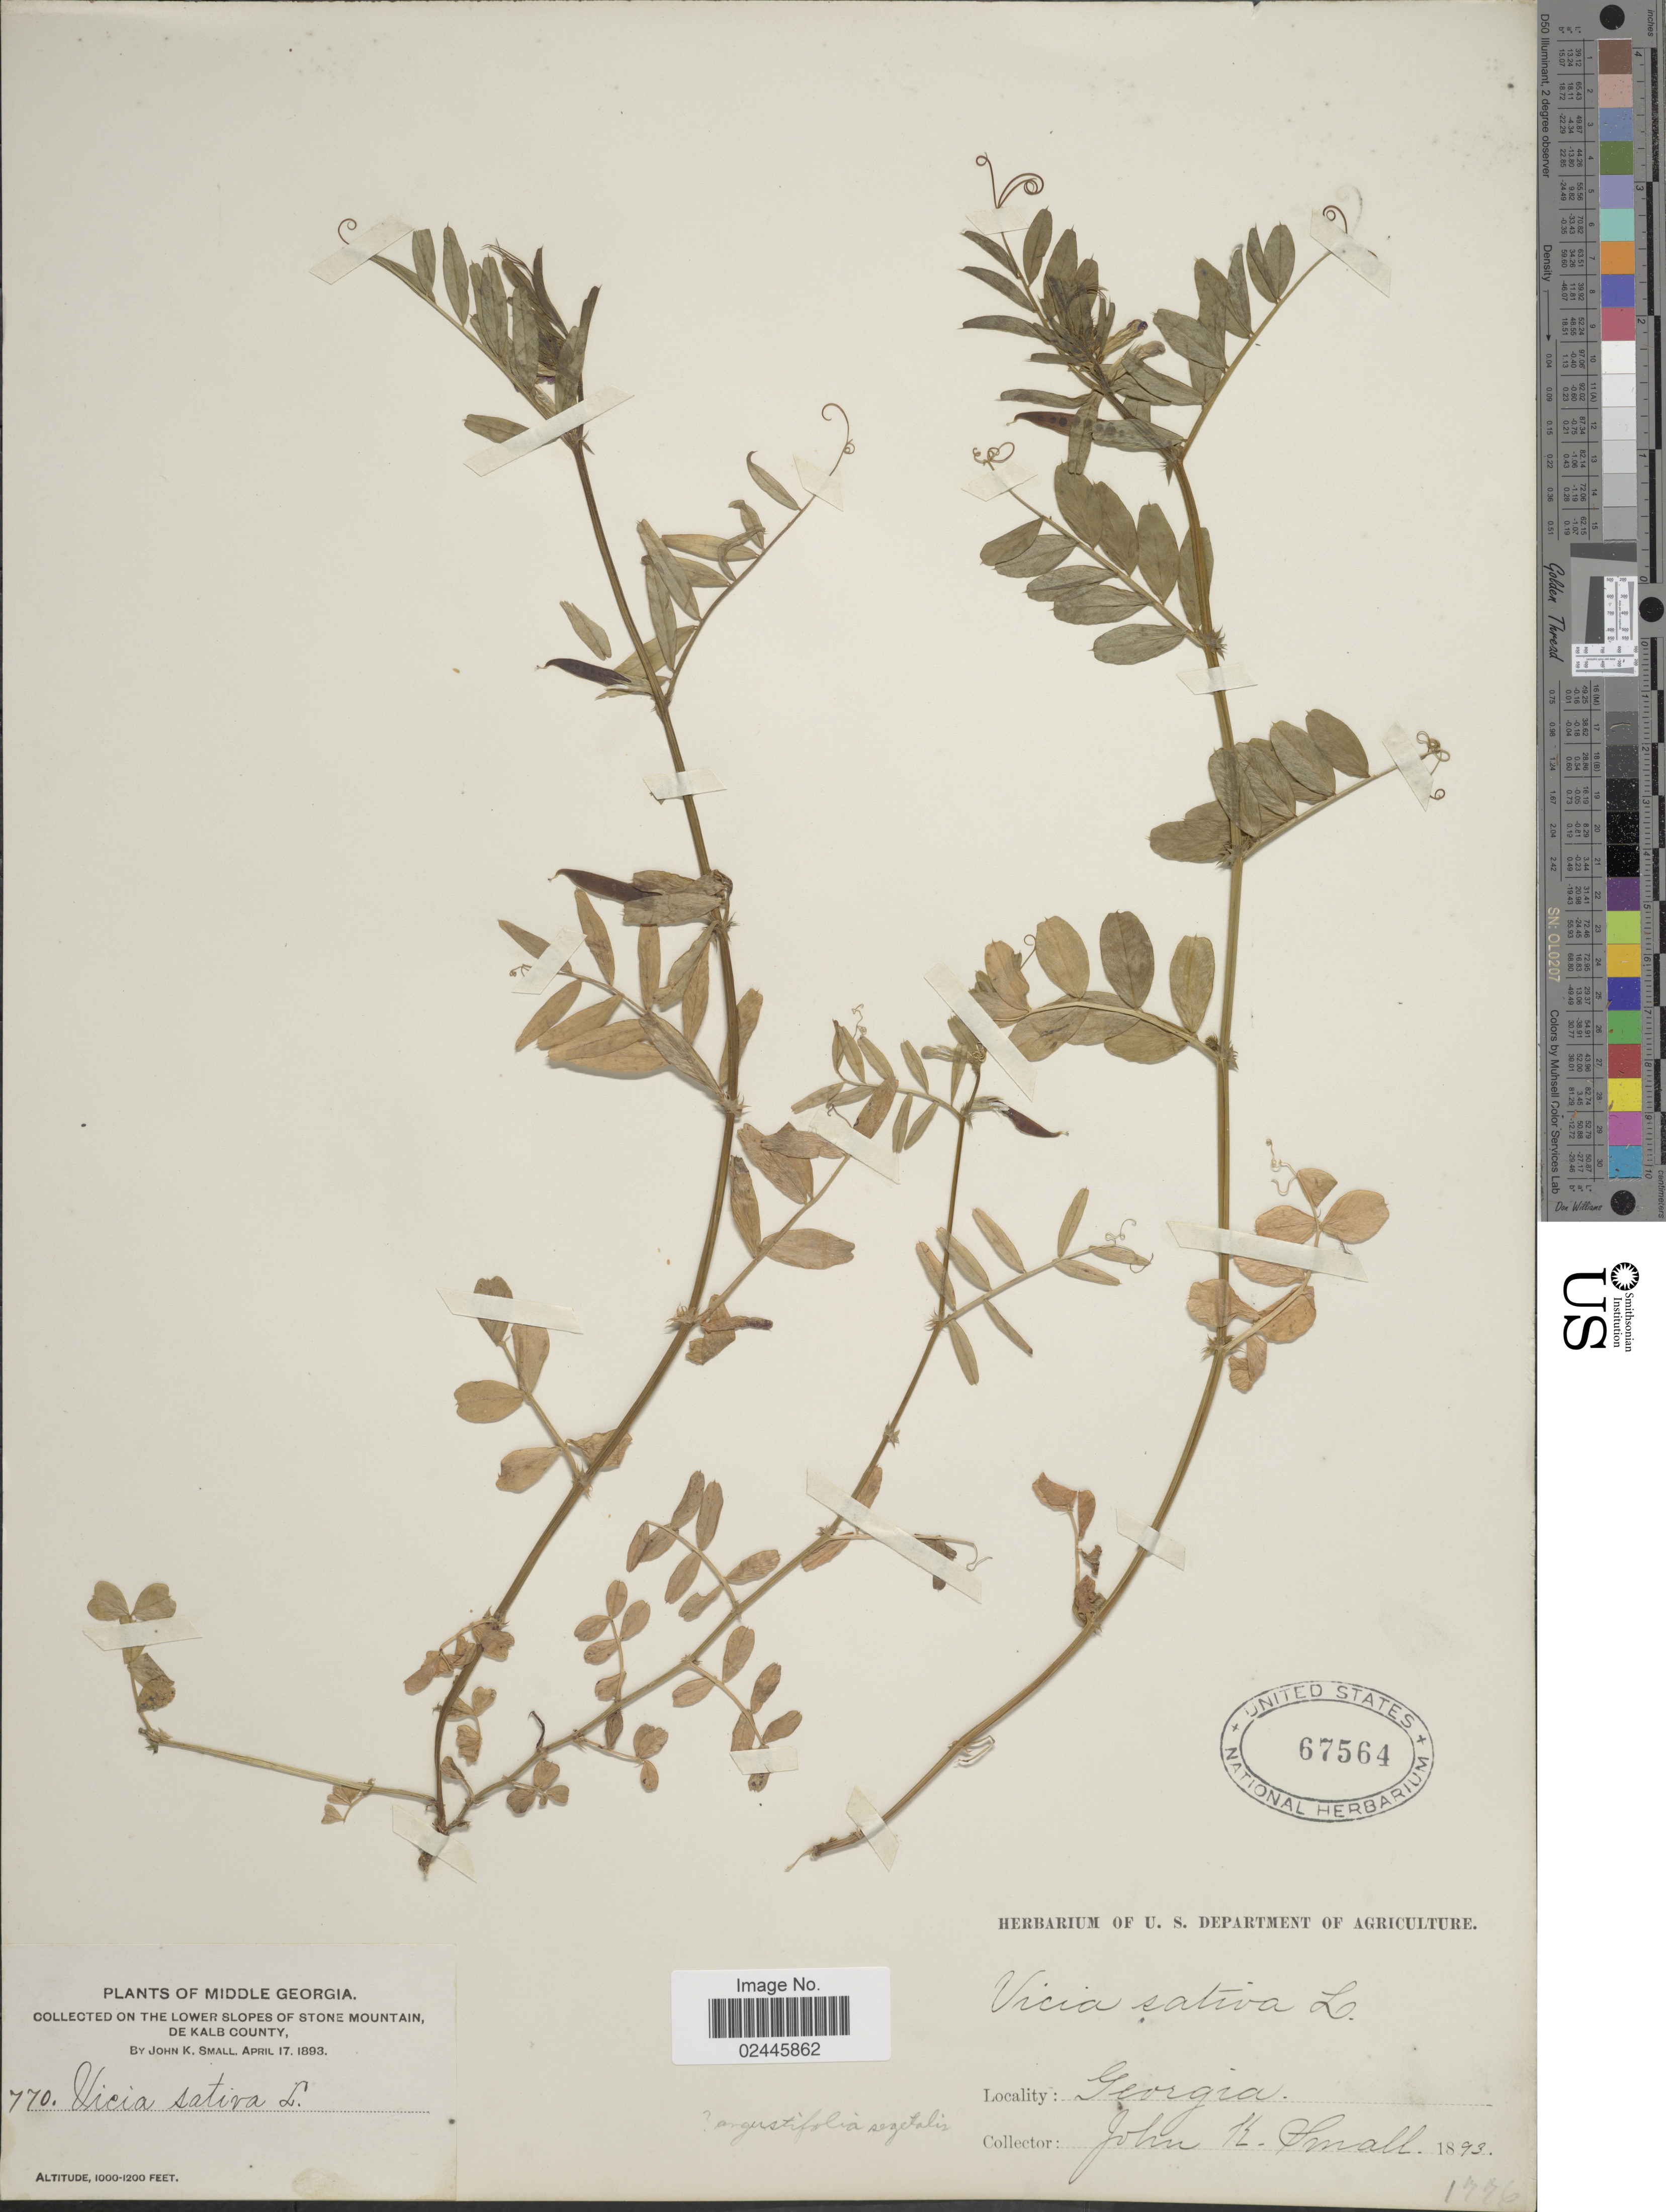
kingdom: Plantae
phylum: Tracheophyta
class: Magnoliopsida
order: Fabales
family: Fabaceae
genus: Vicia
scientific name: Vicia angustifolia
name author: L.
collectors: J. K. Small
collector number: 770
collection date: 1893-04-17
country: Canada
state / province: Ontario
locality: Middle Georgia, The lower slopes of Stone mountain, De Kalb County.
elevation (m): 305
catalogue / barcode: US 67564